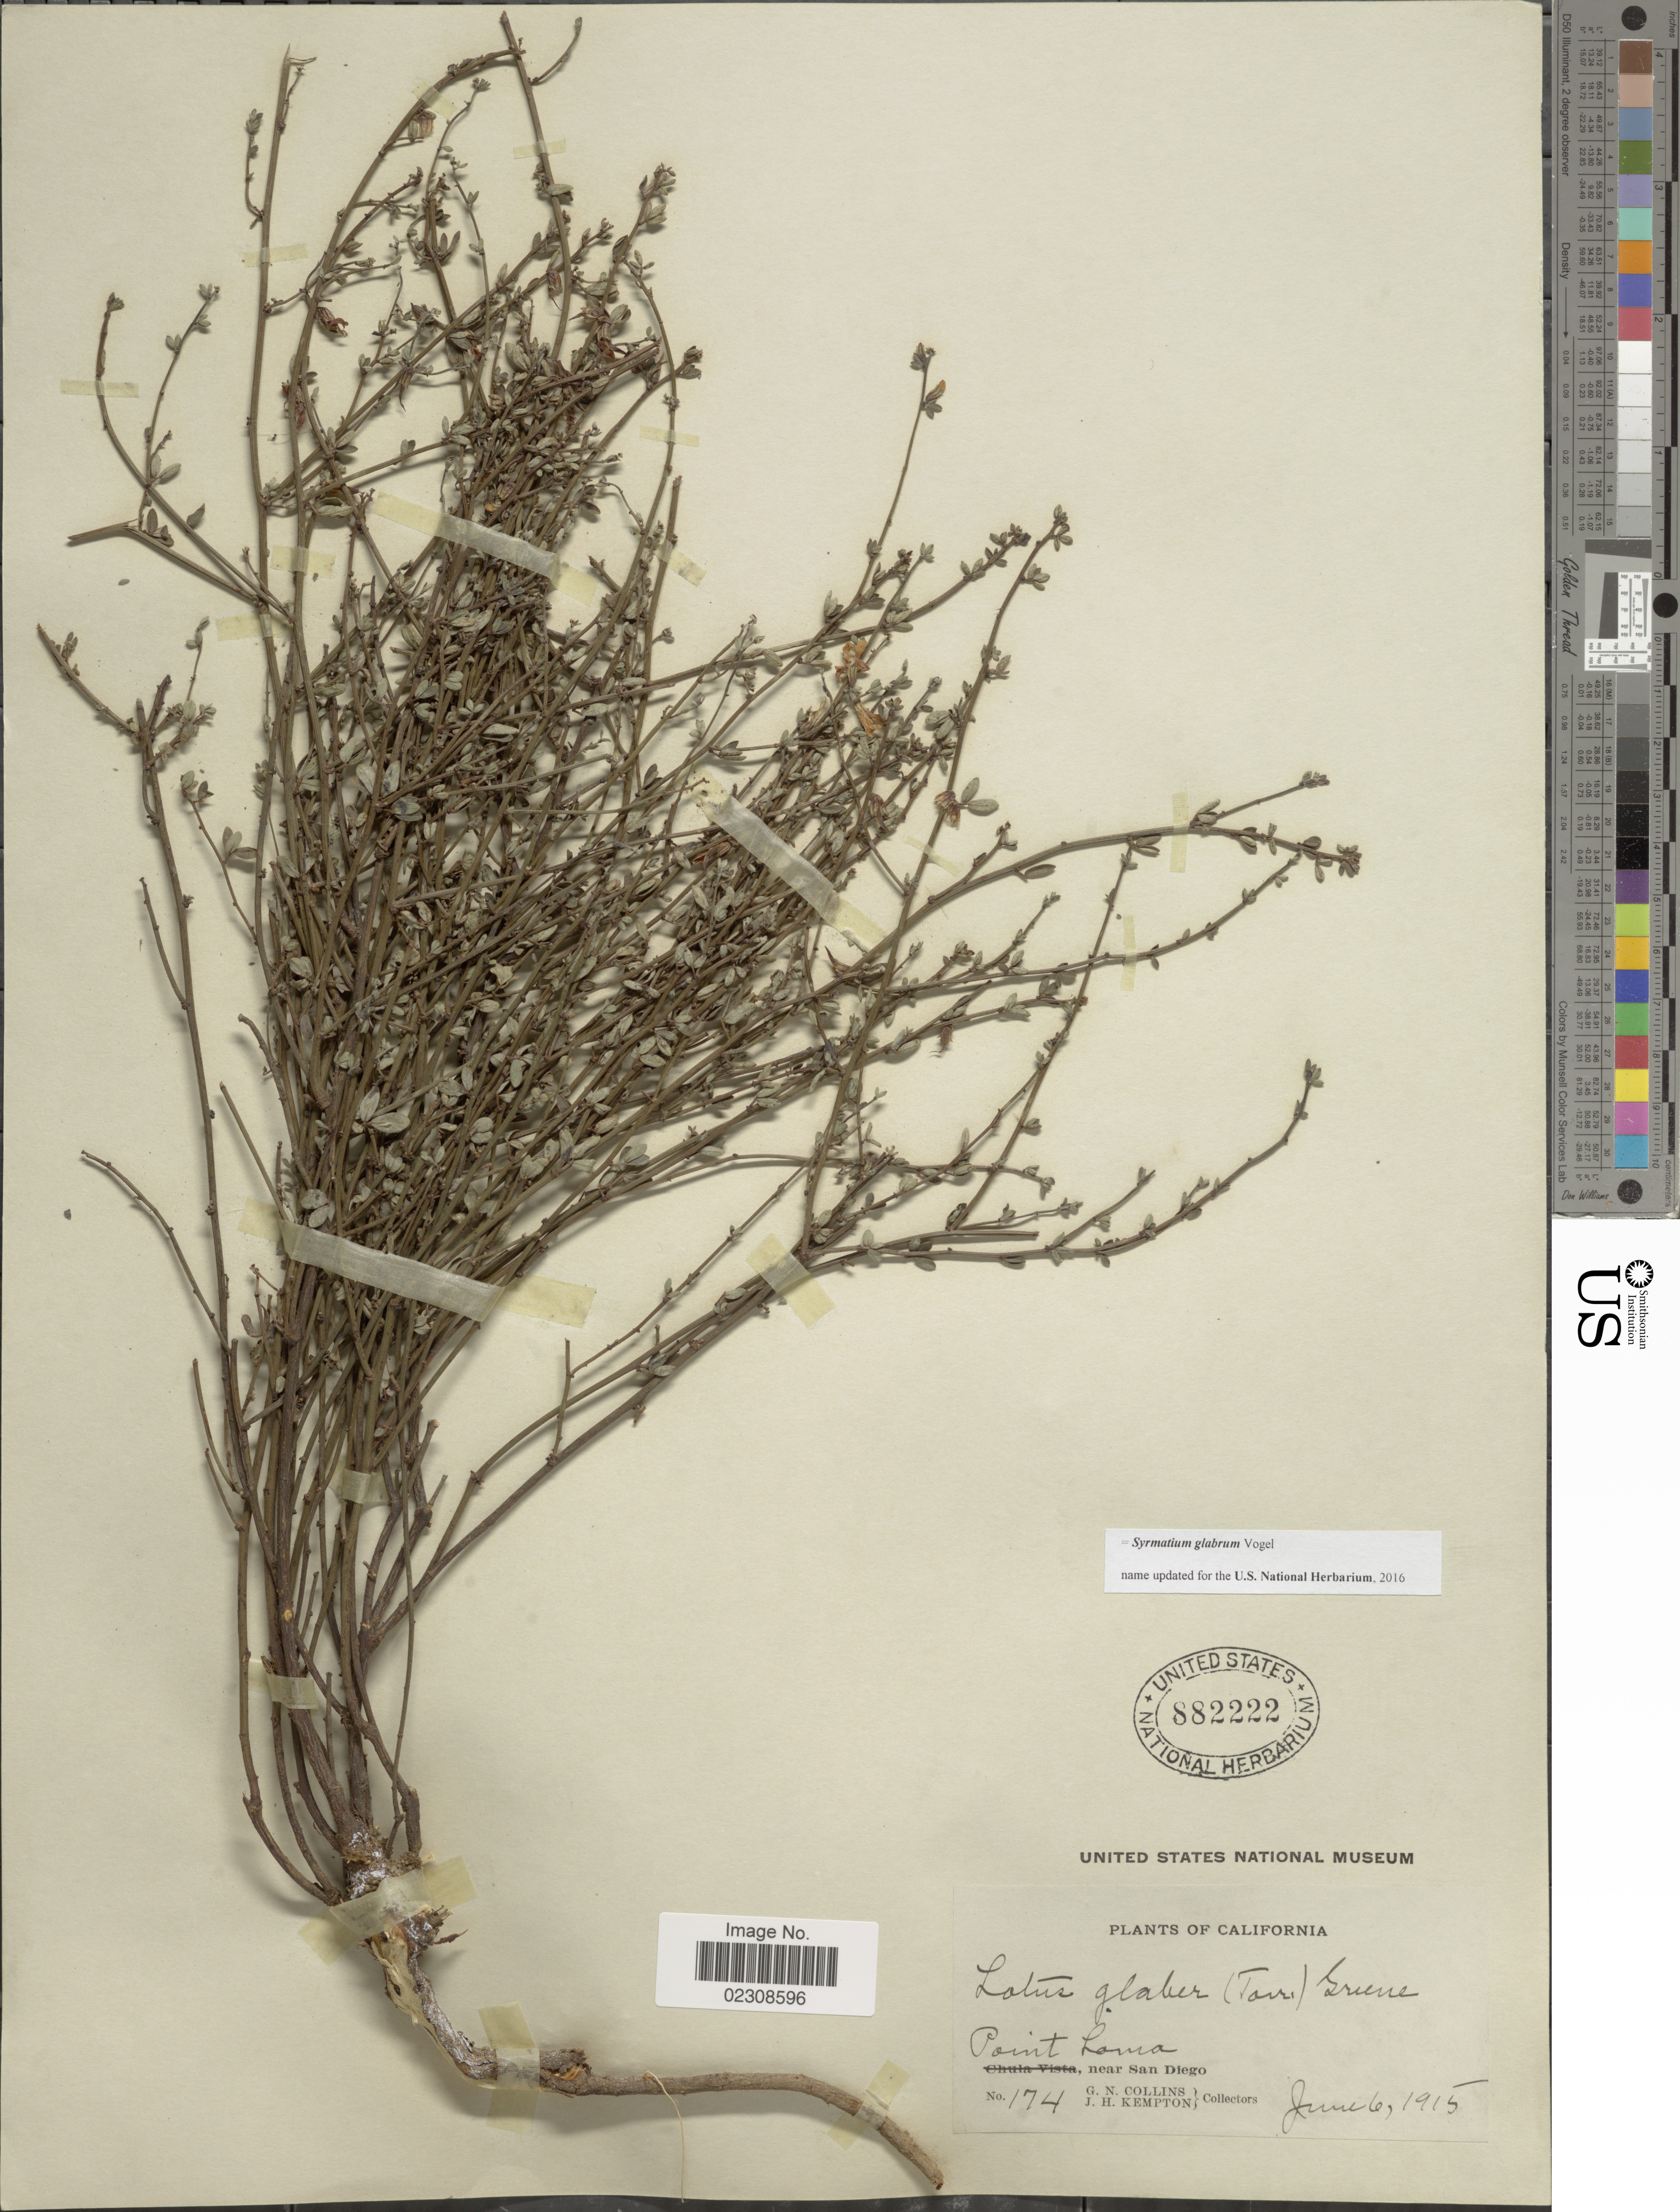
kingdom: Plantae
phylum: Tracheophyta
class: Magnoliopsida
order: Fabales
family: Fabaceae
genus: Syrmatium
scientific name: Syrmatium glabrum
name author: Vogel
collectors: G. Collins & J. H. Kempton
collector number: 174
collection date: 1915-06-06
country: United States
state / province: California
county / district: San Diego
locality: Point Loma. near San Diego.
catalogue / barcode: US 882222